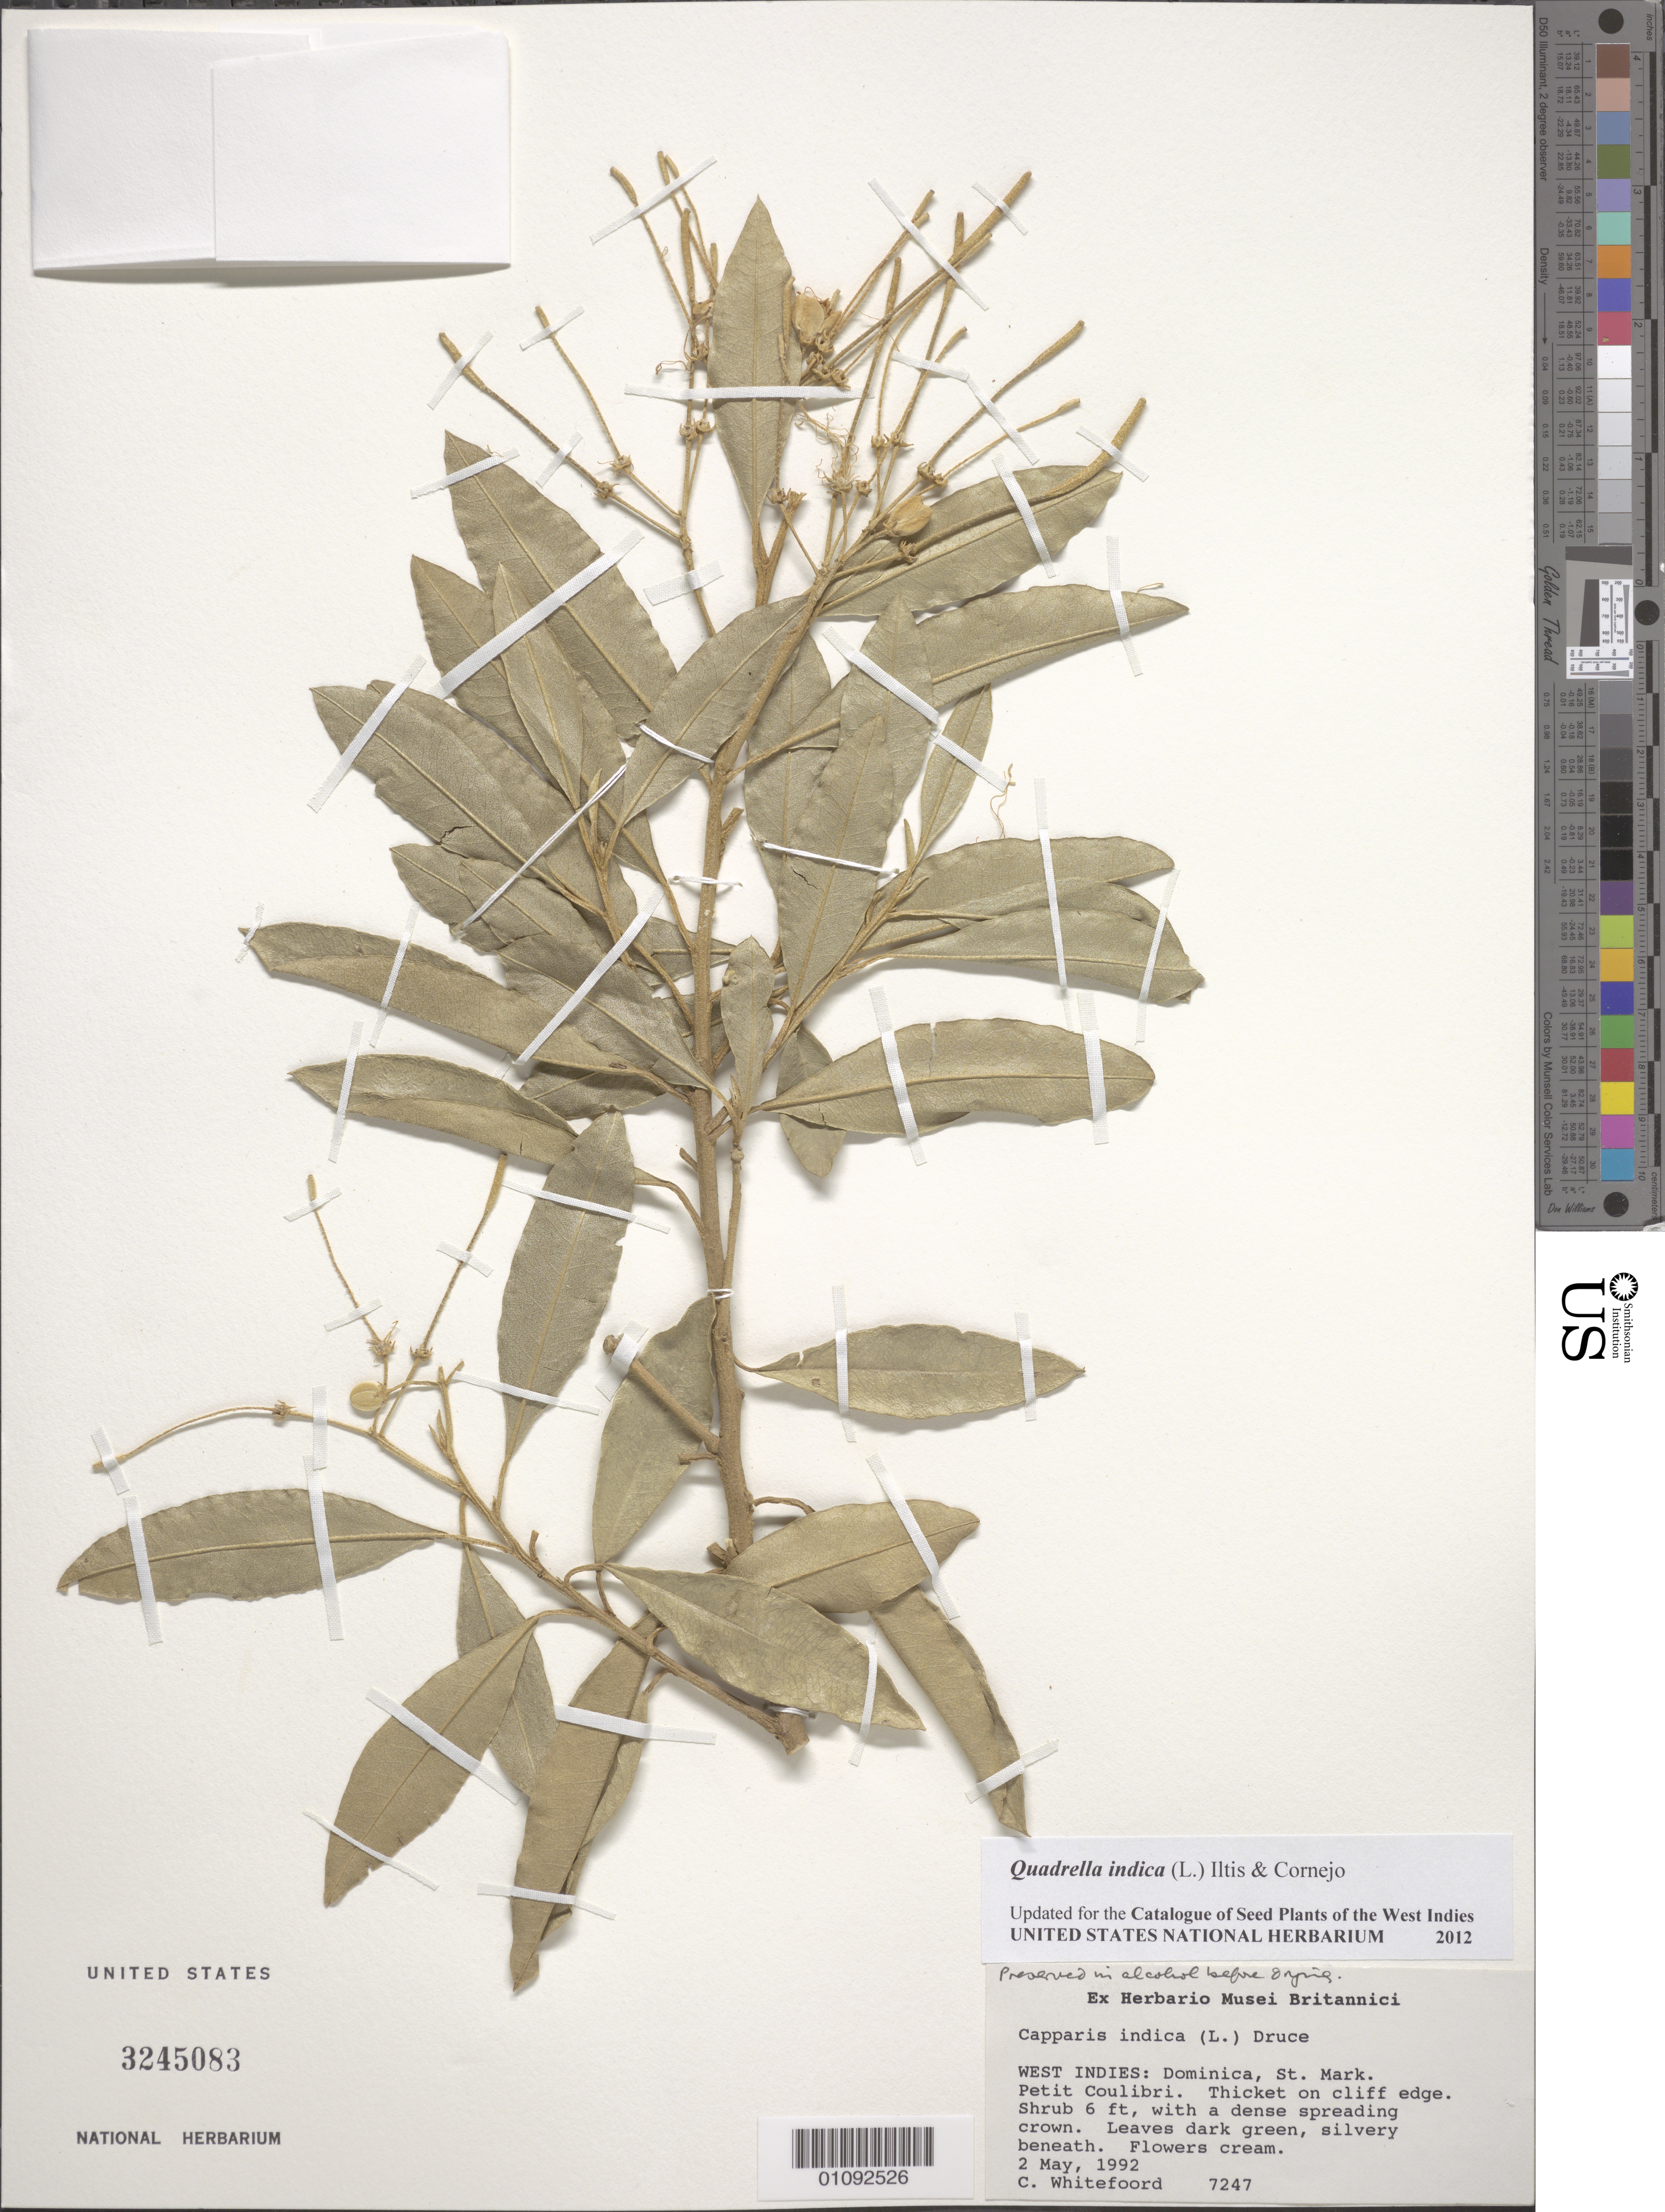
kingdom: Plantae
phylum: Tracheophyta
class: Magnoliopsida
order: Brassicales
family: Capparaceae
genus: Quadrella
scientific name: Quadrella indica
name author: (L.) Iltis & Cornejo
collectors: C. Whitefoord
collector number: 7247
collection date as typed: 02 May 1992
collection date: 1992-05-02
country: Dominica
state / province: St. Mark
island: Dominica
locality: Petit Coulibri.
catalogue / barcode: US 3245083